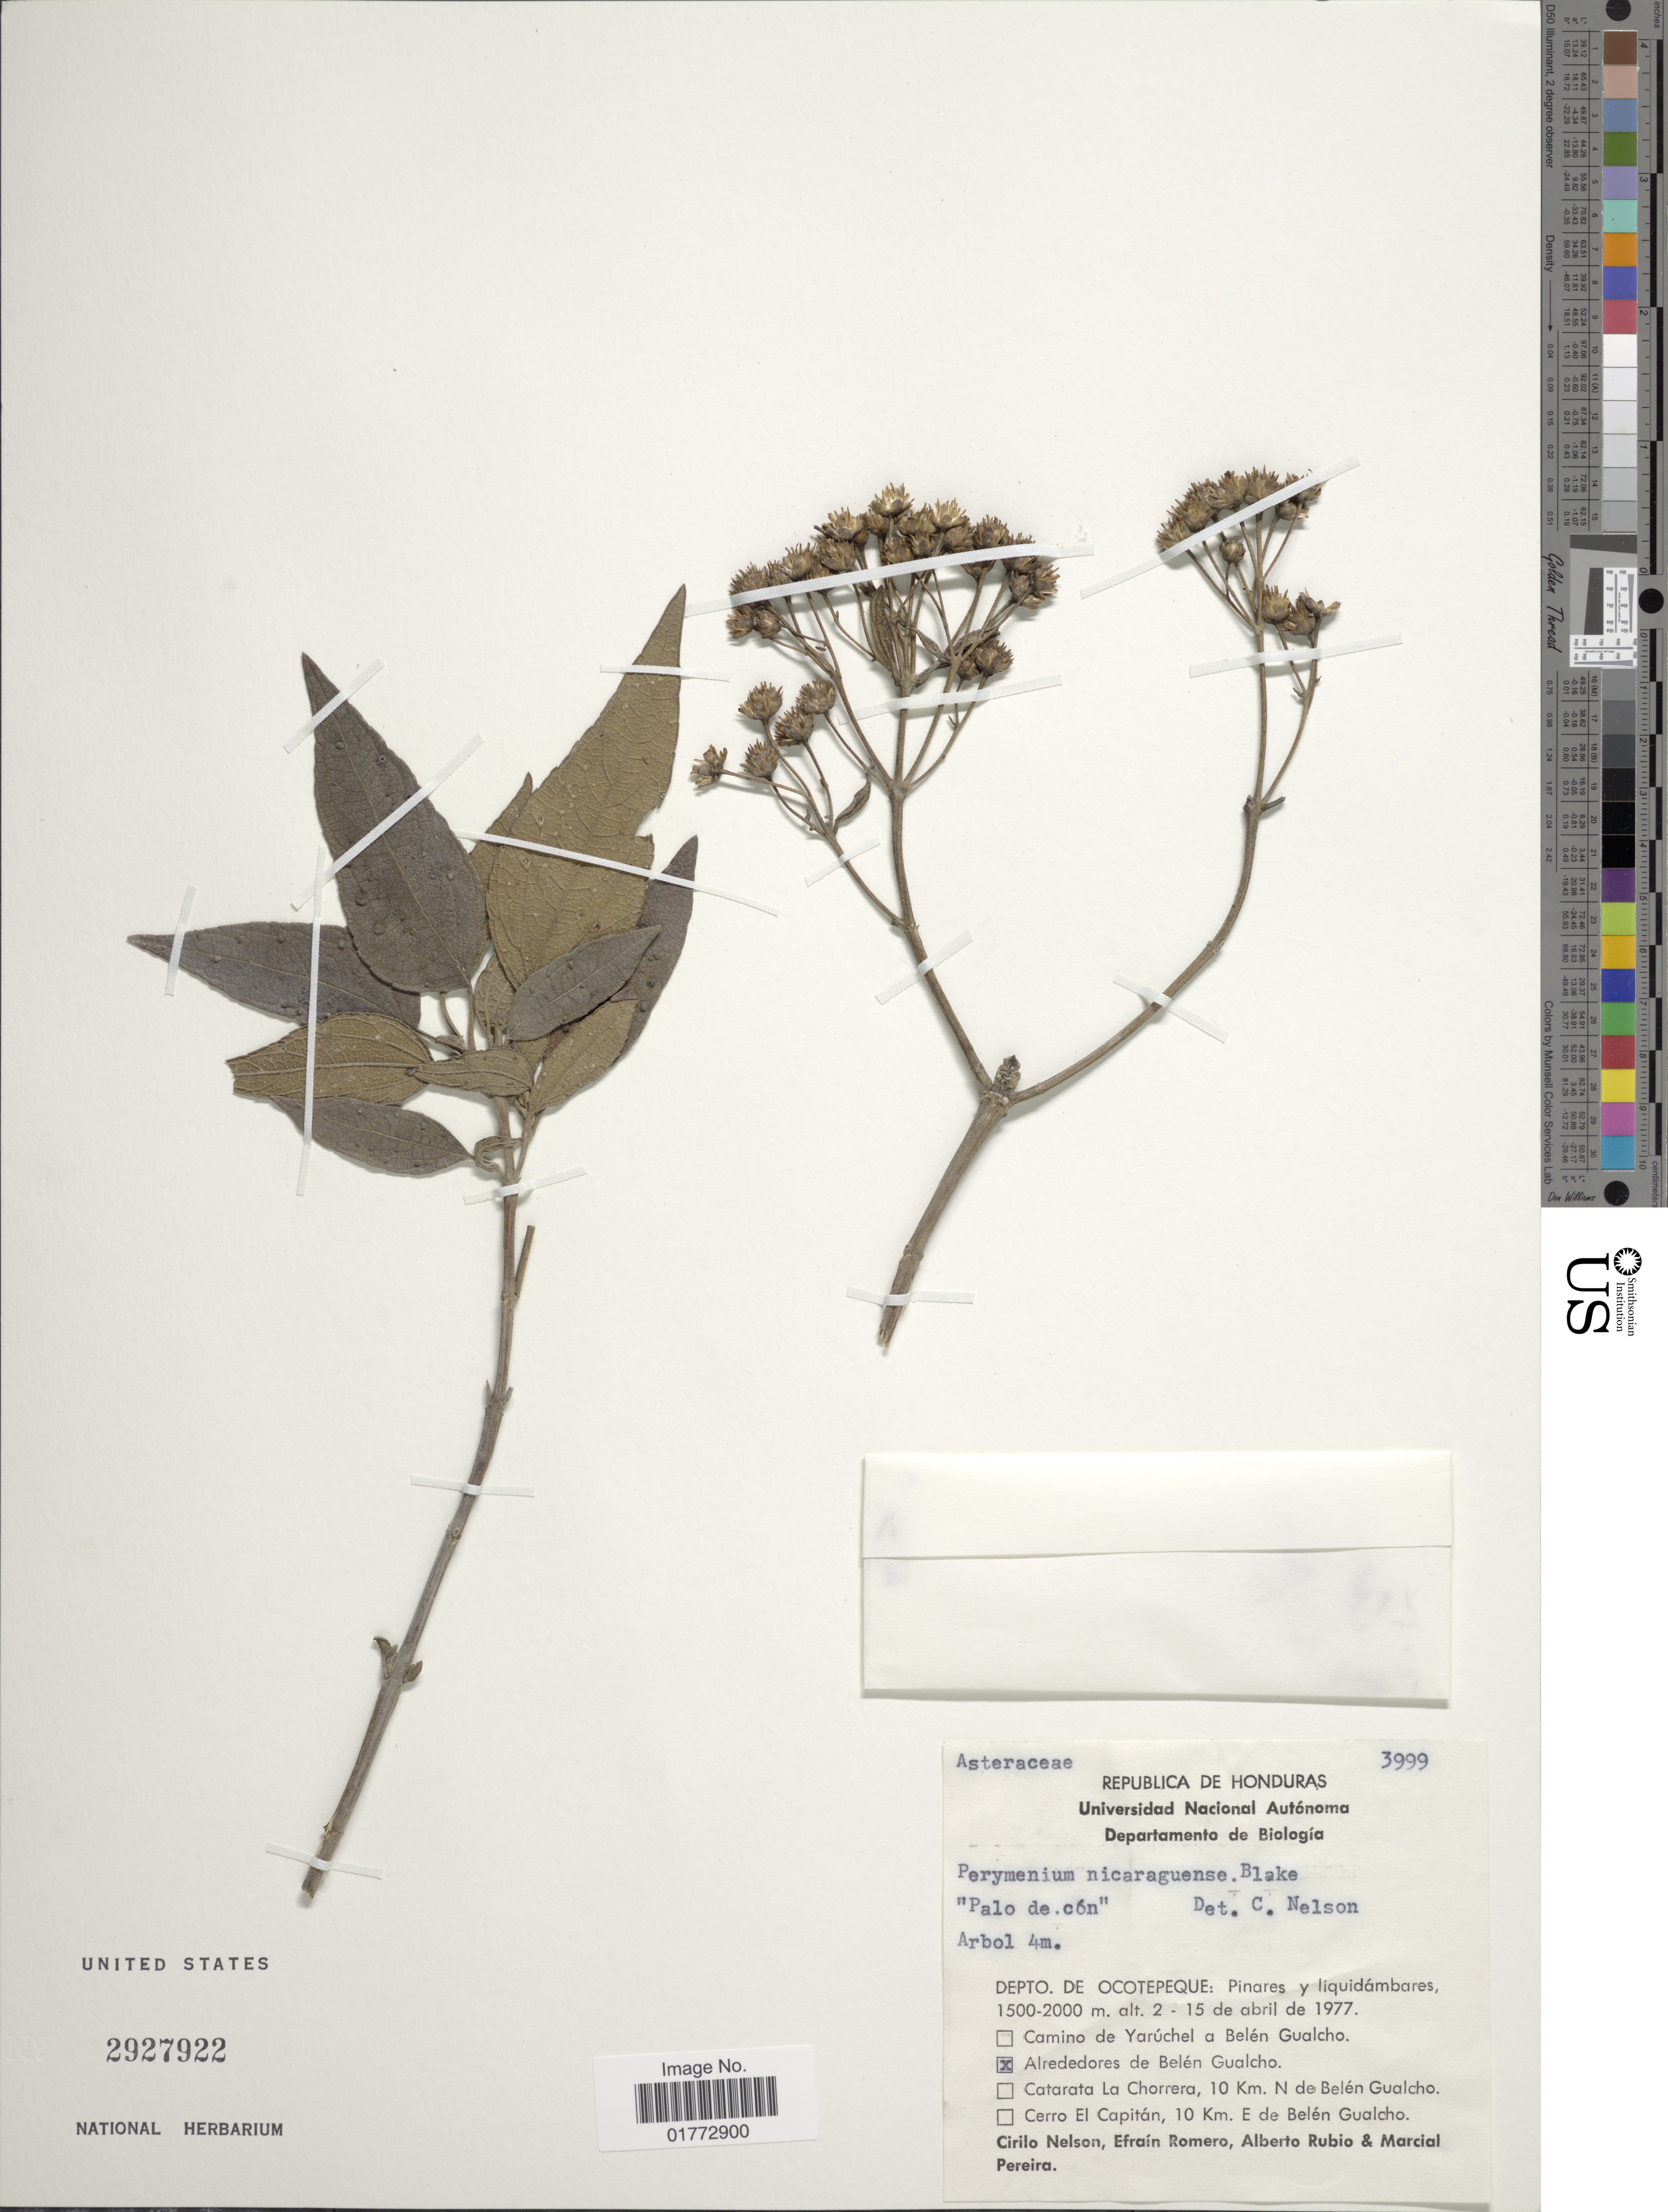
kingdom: Plantae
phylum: Tracheophyta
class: Magnoliopsida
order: Asterales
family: Asteraceae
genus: Perymenium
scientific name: Perymenium nicaraguense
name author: S.F. Blake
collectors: C. H. Nelson, E. Romero, A. Rubio & M. Pereira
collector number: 3999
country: Honduras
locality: Alrededores de Belen Gualcho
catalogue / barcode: US 2927922